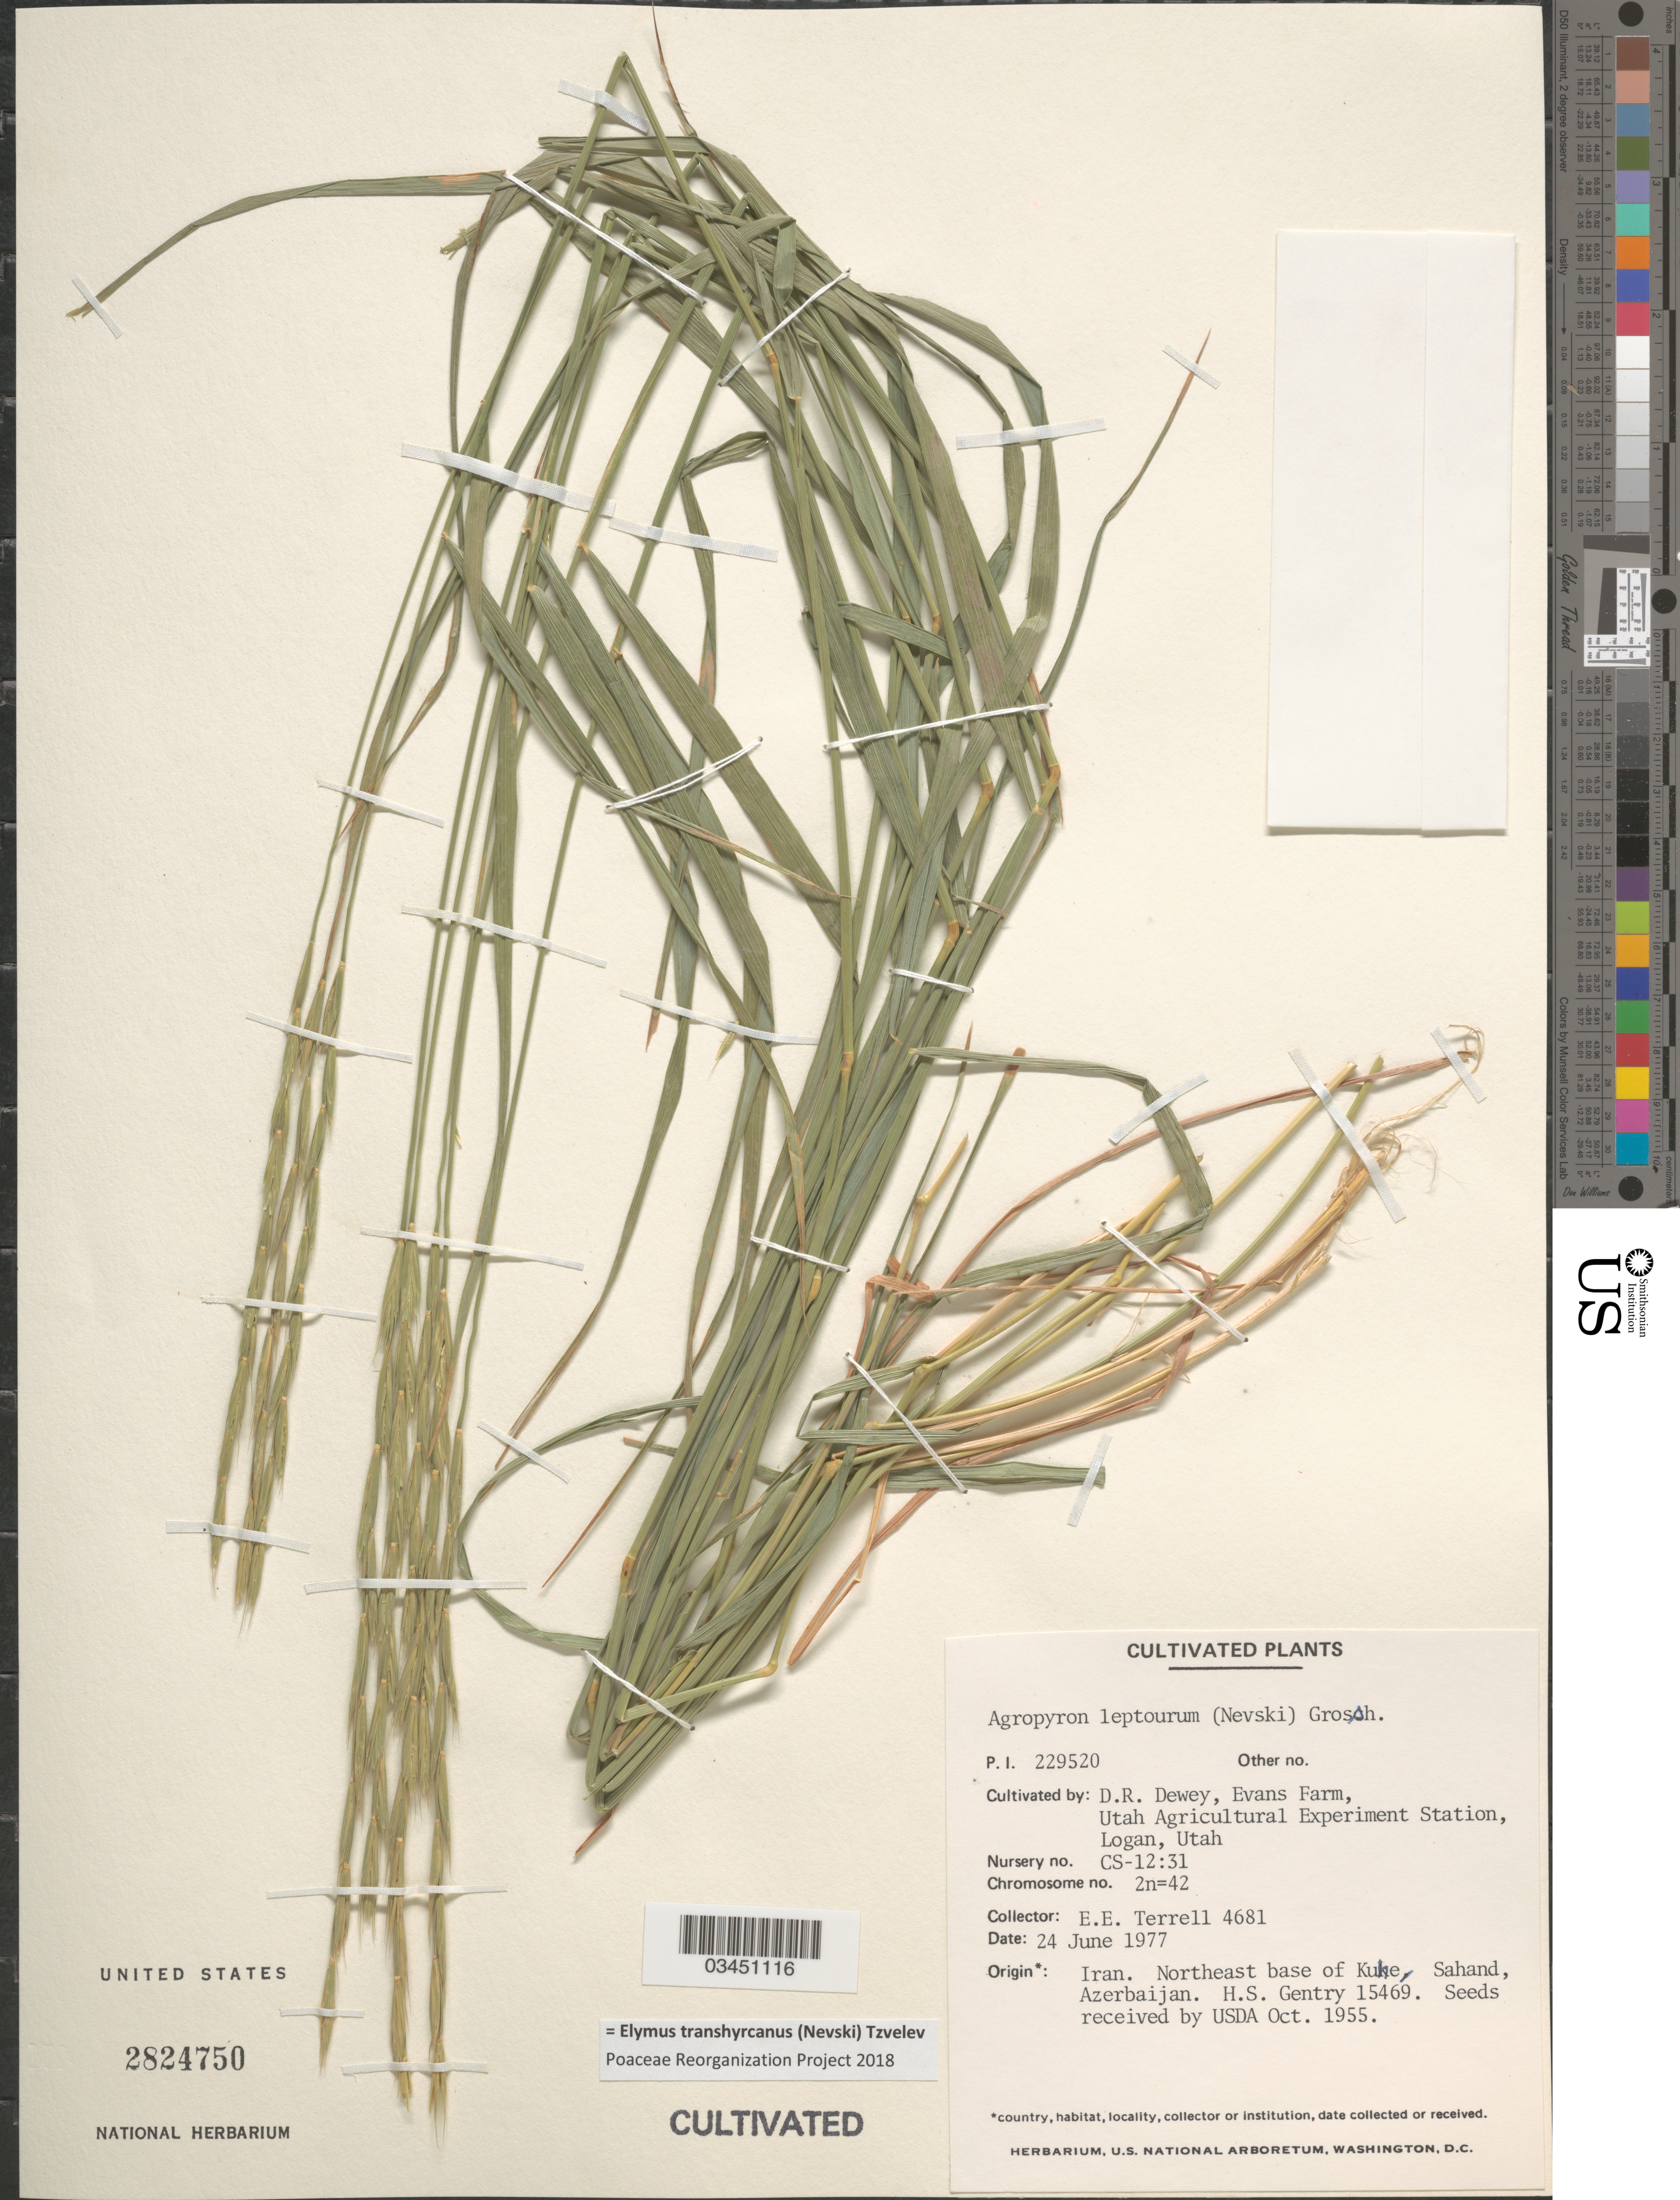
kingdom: Plantae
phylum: Tracheophyta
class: Liliopsida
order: Poales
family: Poaceae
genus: Elymus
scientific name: Elymus transhyrcanus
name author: (Nevski) Tzvelev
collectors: D. Dewey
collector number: PI229520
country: United States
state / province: Utah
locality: Evans Farm, Utah Agricultural Experiment Station, Logan. Nursery no. CS-12:31.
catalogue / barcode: US 2824750